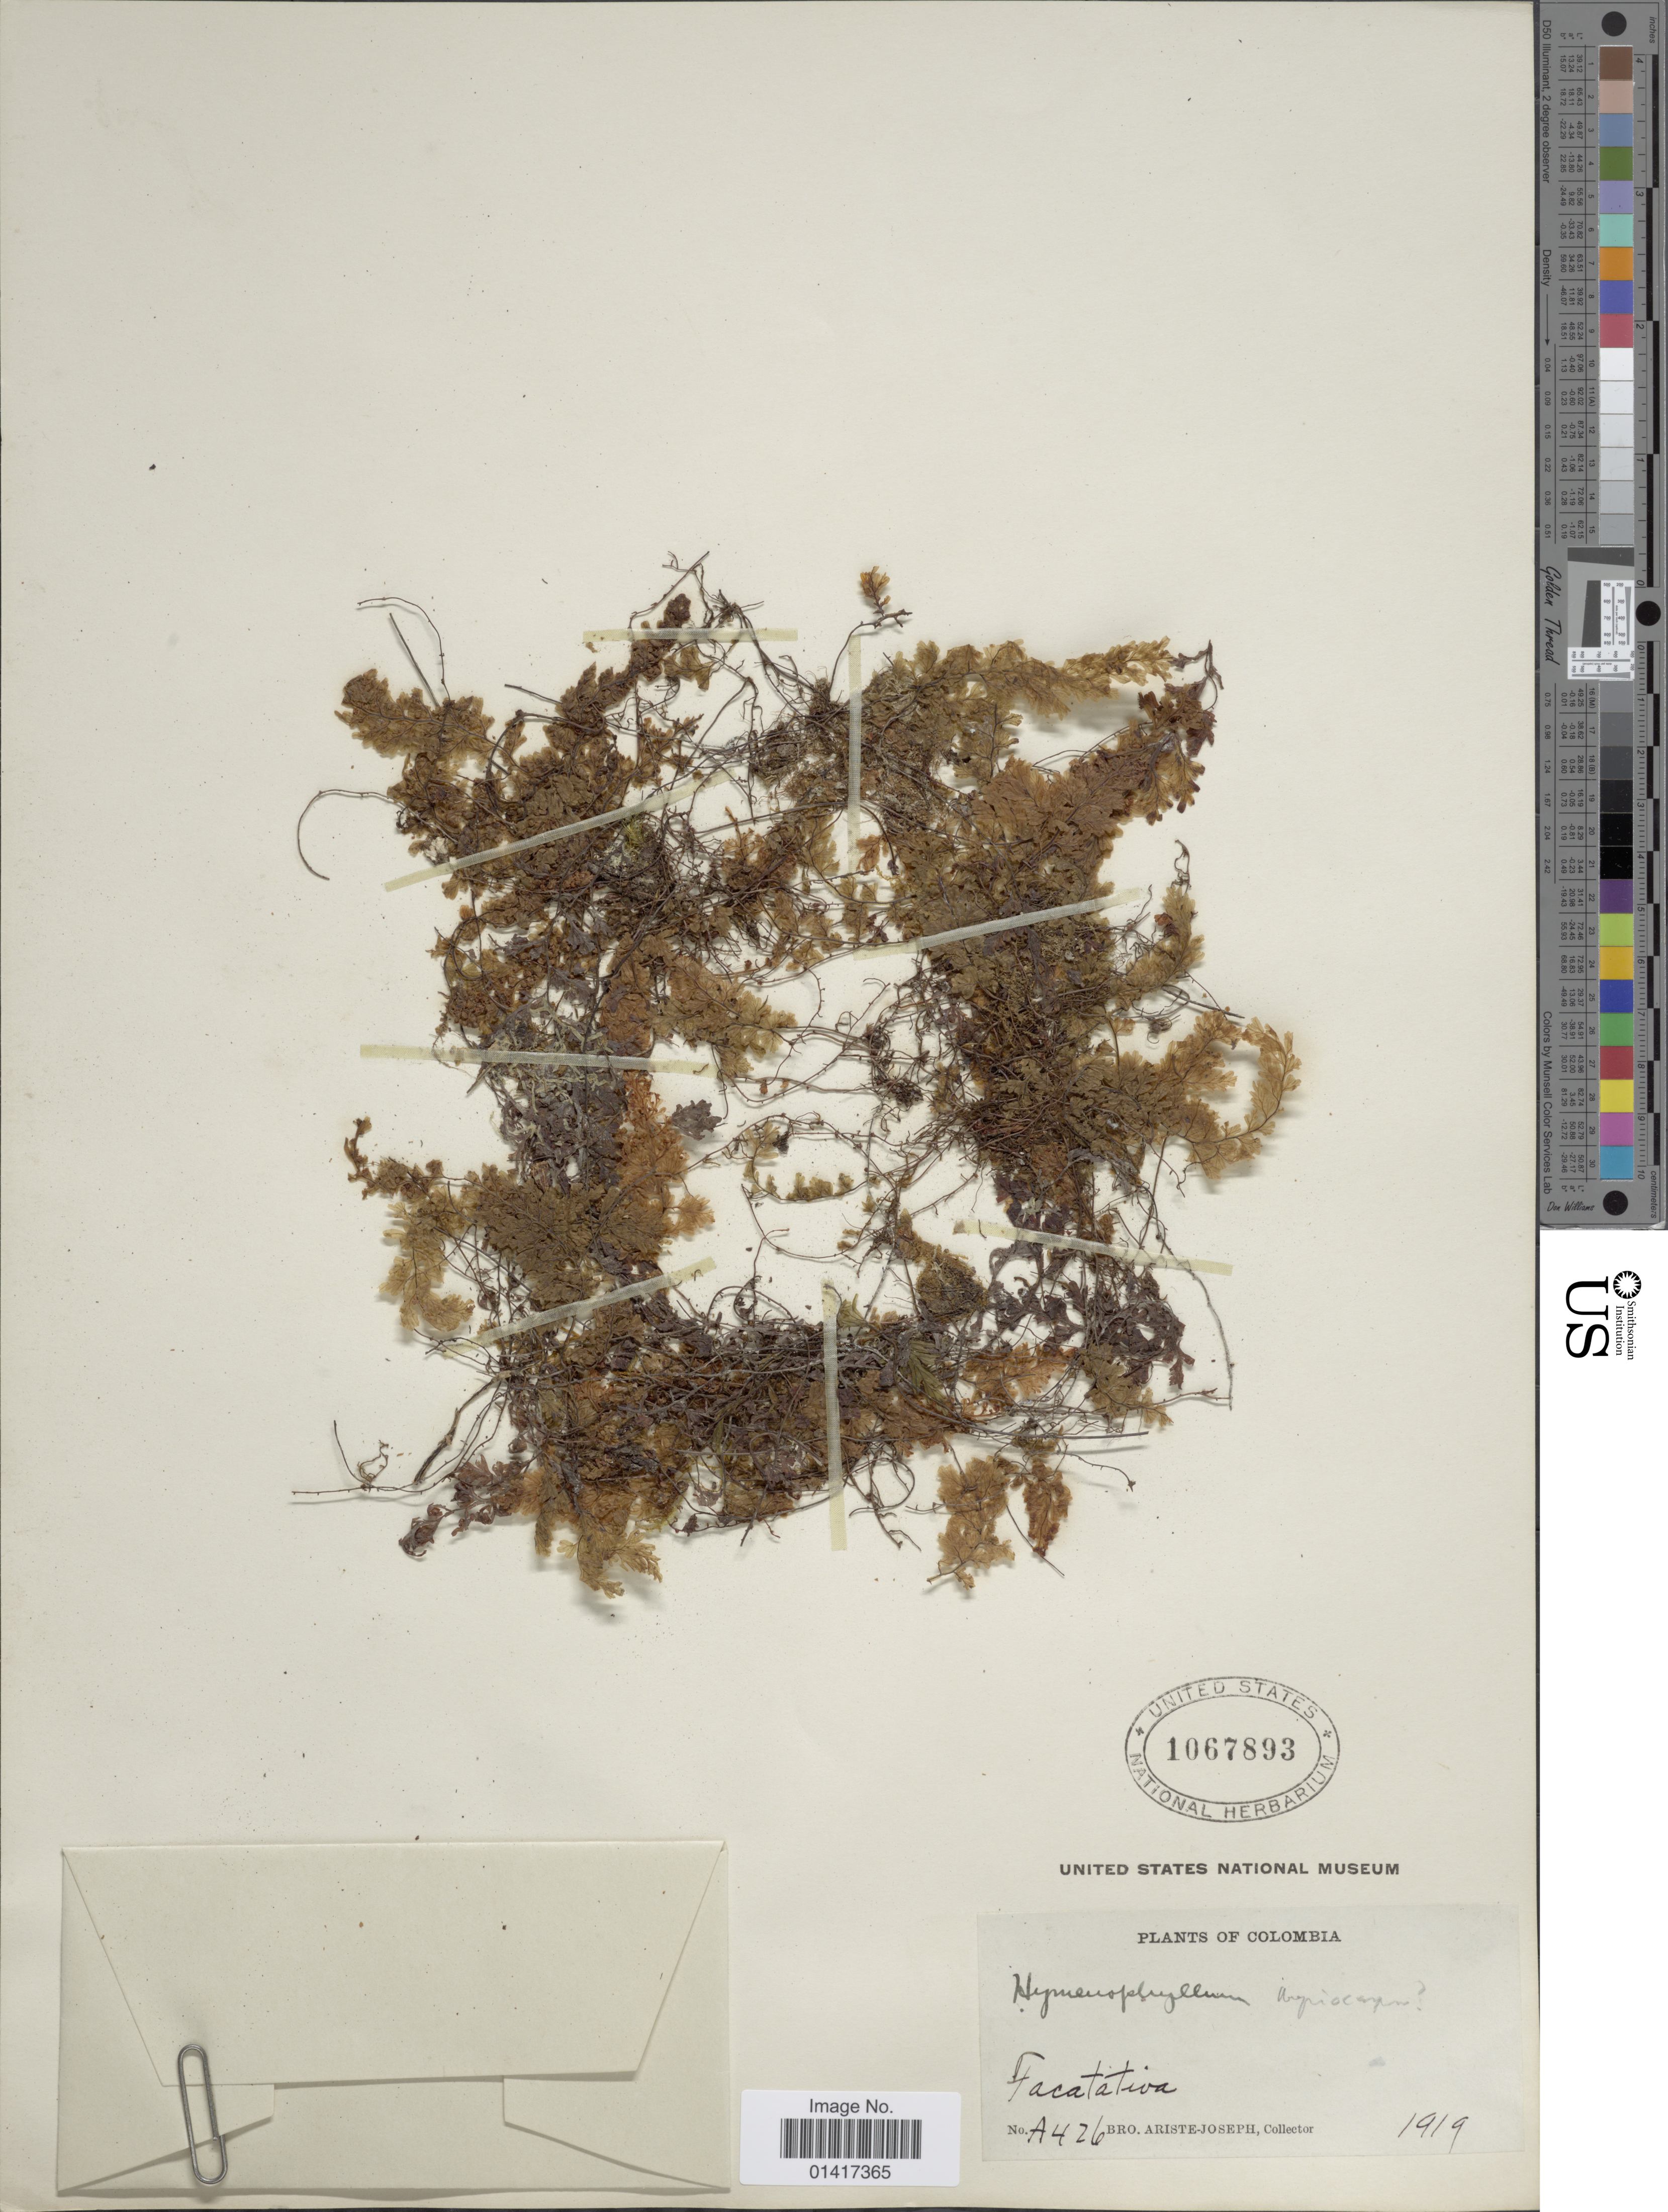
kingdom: Plantae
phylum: Tracheophyta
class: Polypodiopsida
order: Hymenophyllales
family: Hymenophyllaceae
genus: Hymenophyllum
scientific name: Hymenophyllum sp.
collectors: Bro. Ariste-Joseph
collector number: A426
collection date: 1919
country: Colombia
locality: Facatativa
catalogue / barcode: US 1067893